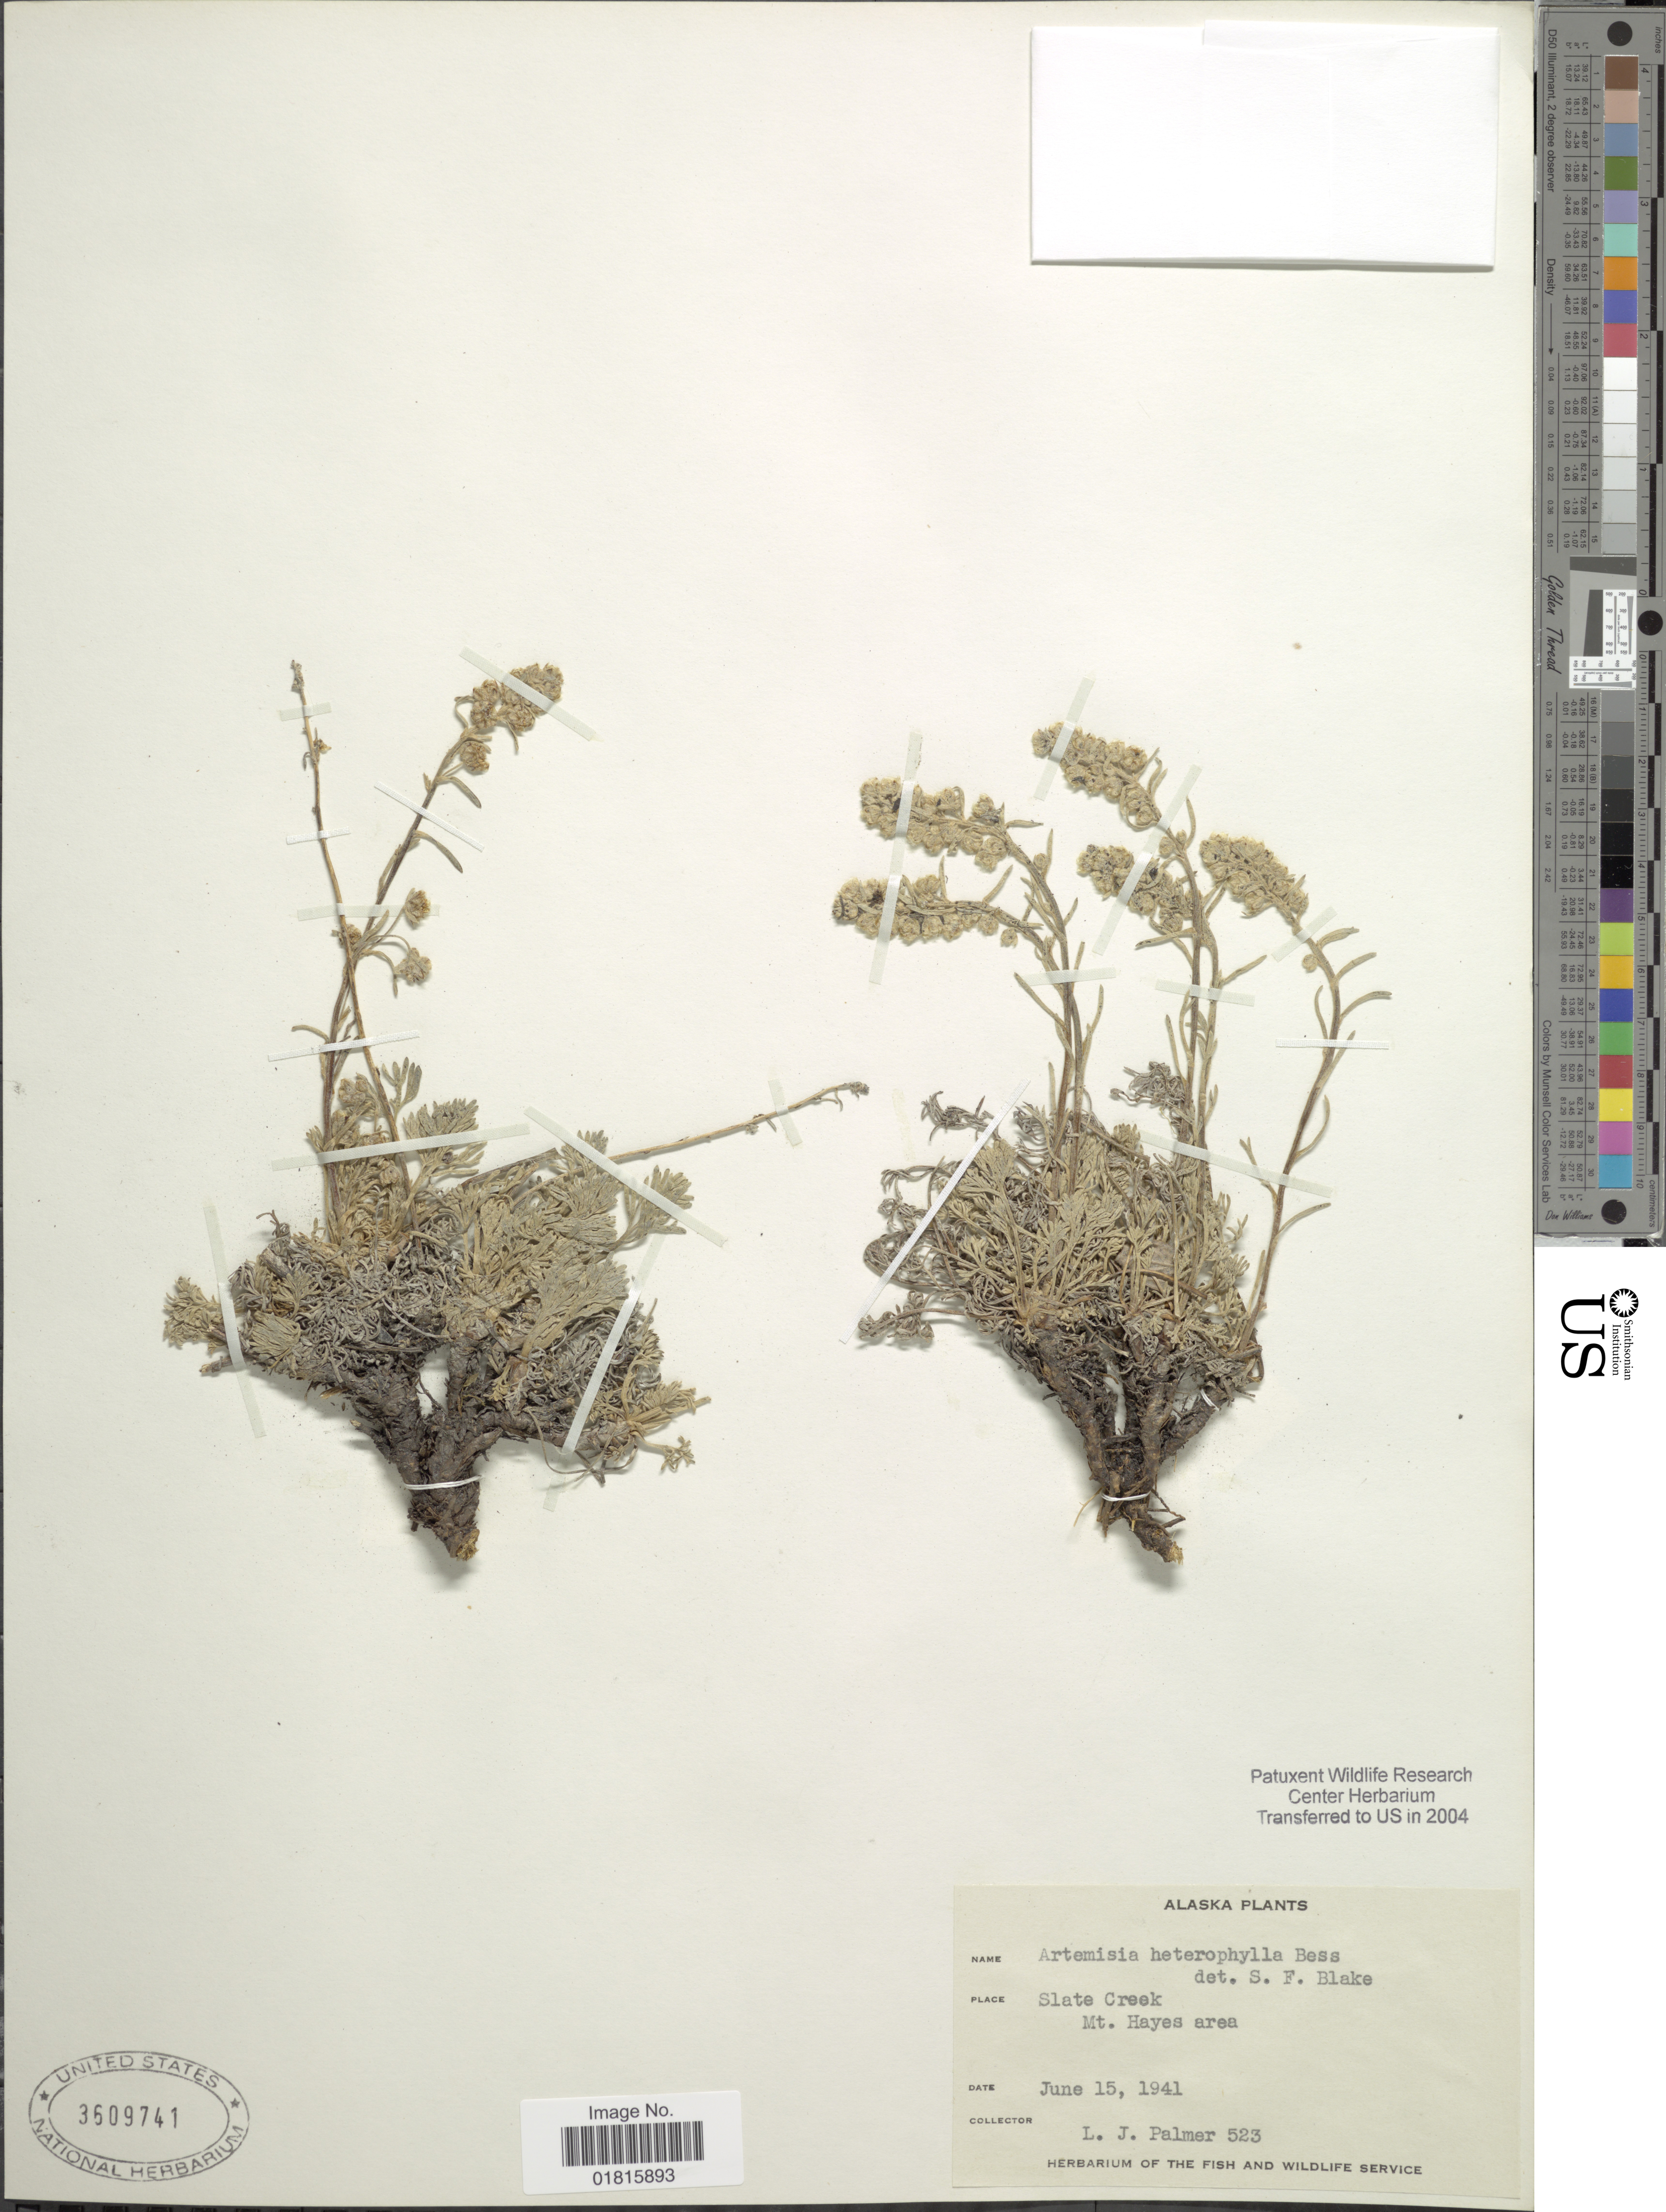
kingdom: Plantae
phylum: Tracheophyta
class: Magnoliopsida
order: Asterales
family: Asteraceae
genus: Artemisia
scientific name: Artemisia heterophylla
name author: Nutt.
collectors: L. J. Palmer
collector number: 523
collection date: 1941-06-15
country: United States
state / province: Alaska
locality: Slate Creek, Mt. Hayes area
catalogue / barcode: US 3609741